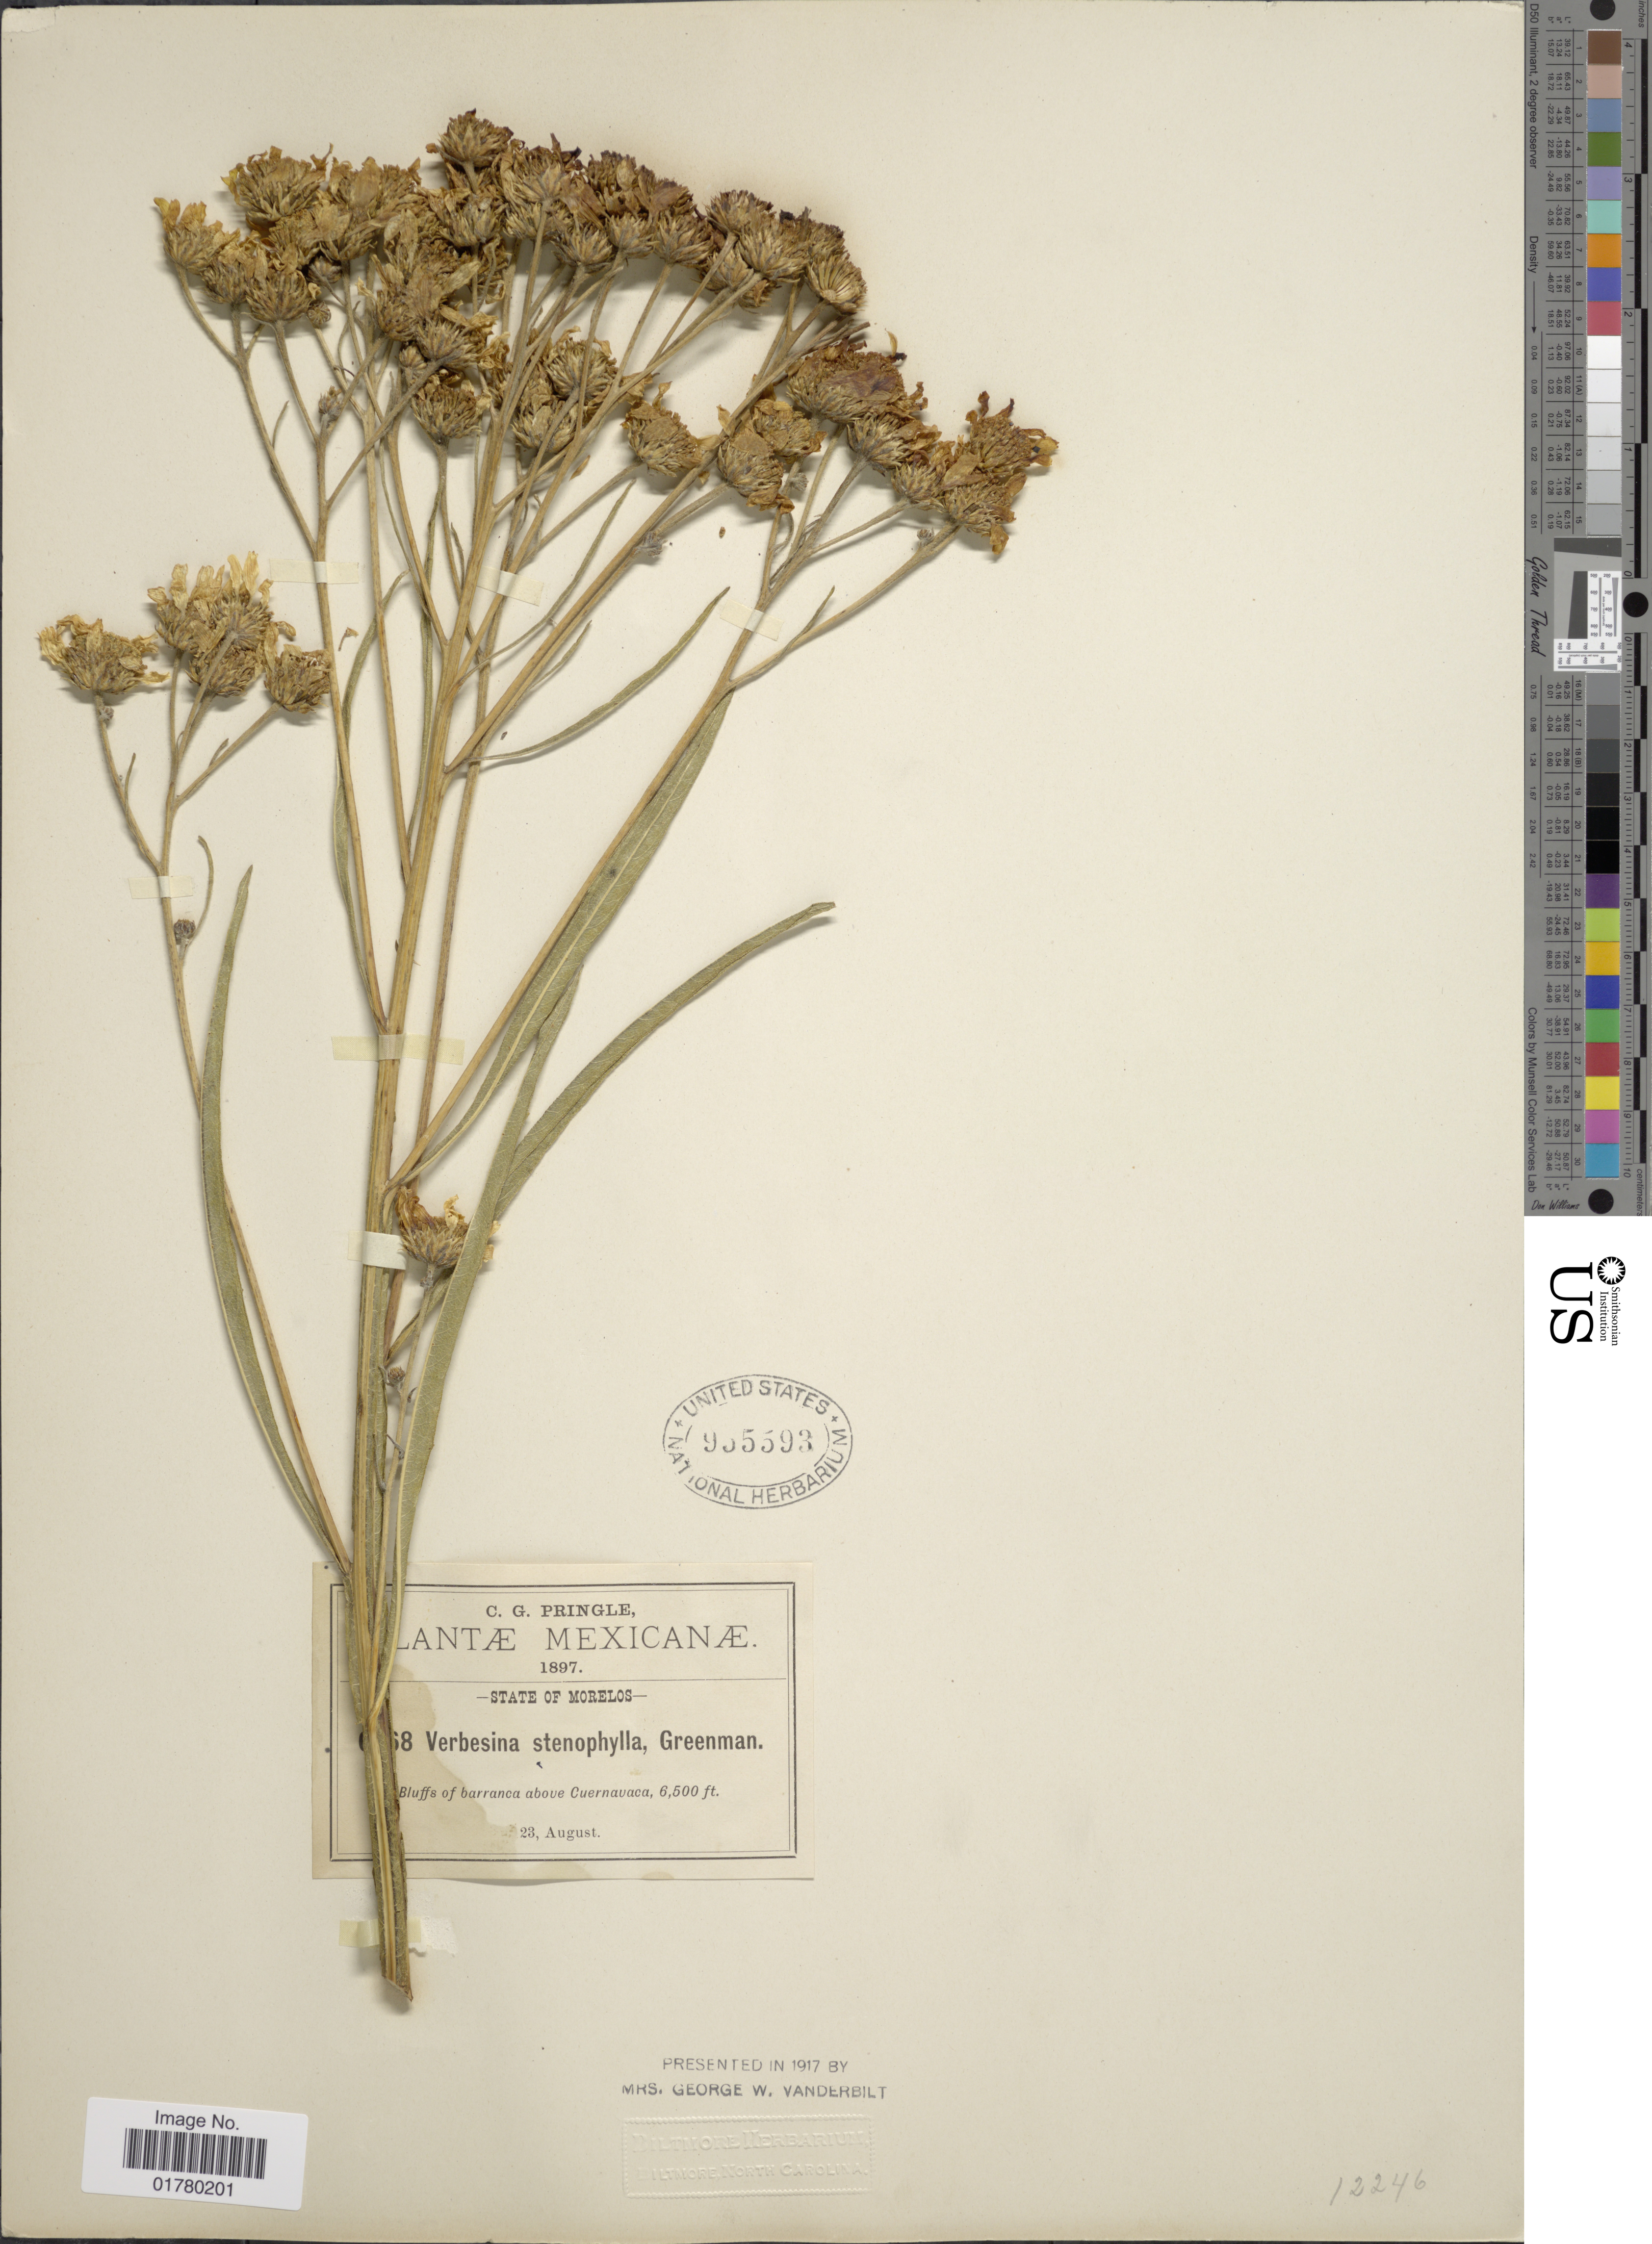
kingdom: Plantae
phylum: Tracheophyta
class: Magnoliopsida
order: Asterales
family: Asteraceae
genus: Verbesina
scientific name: Verbesina stenophylla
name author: Greenm.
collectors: C. G. Pringle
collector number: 668*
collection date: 1897-08-23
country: Mexico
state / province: Morelos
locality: Bluffs of barranca above Cuernavaca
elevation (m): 1981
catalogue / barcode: US 955593